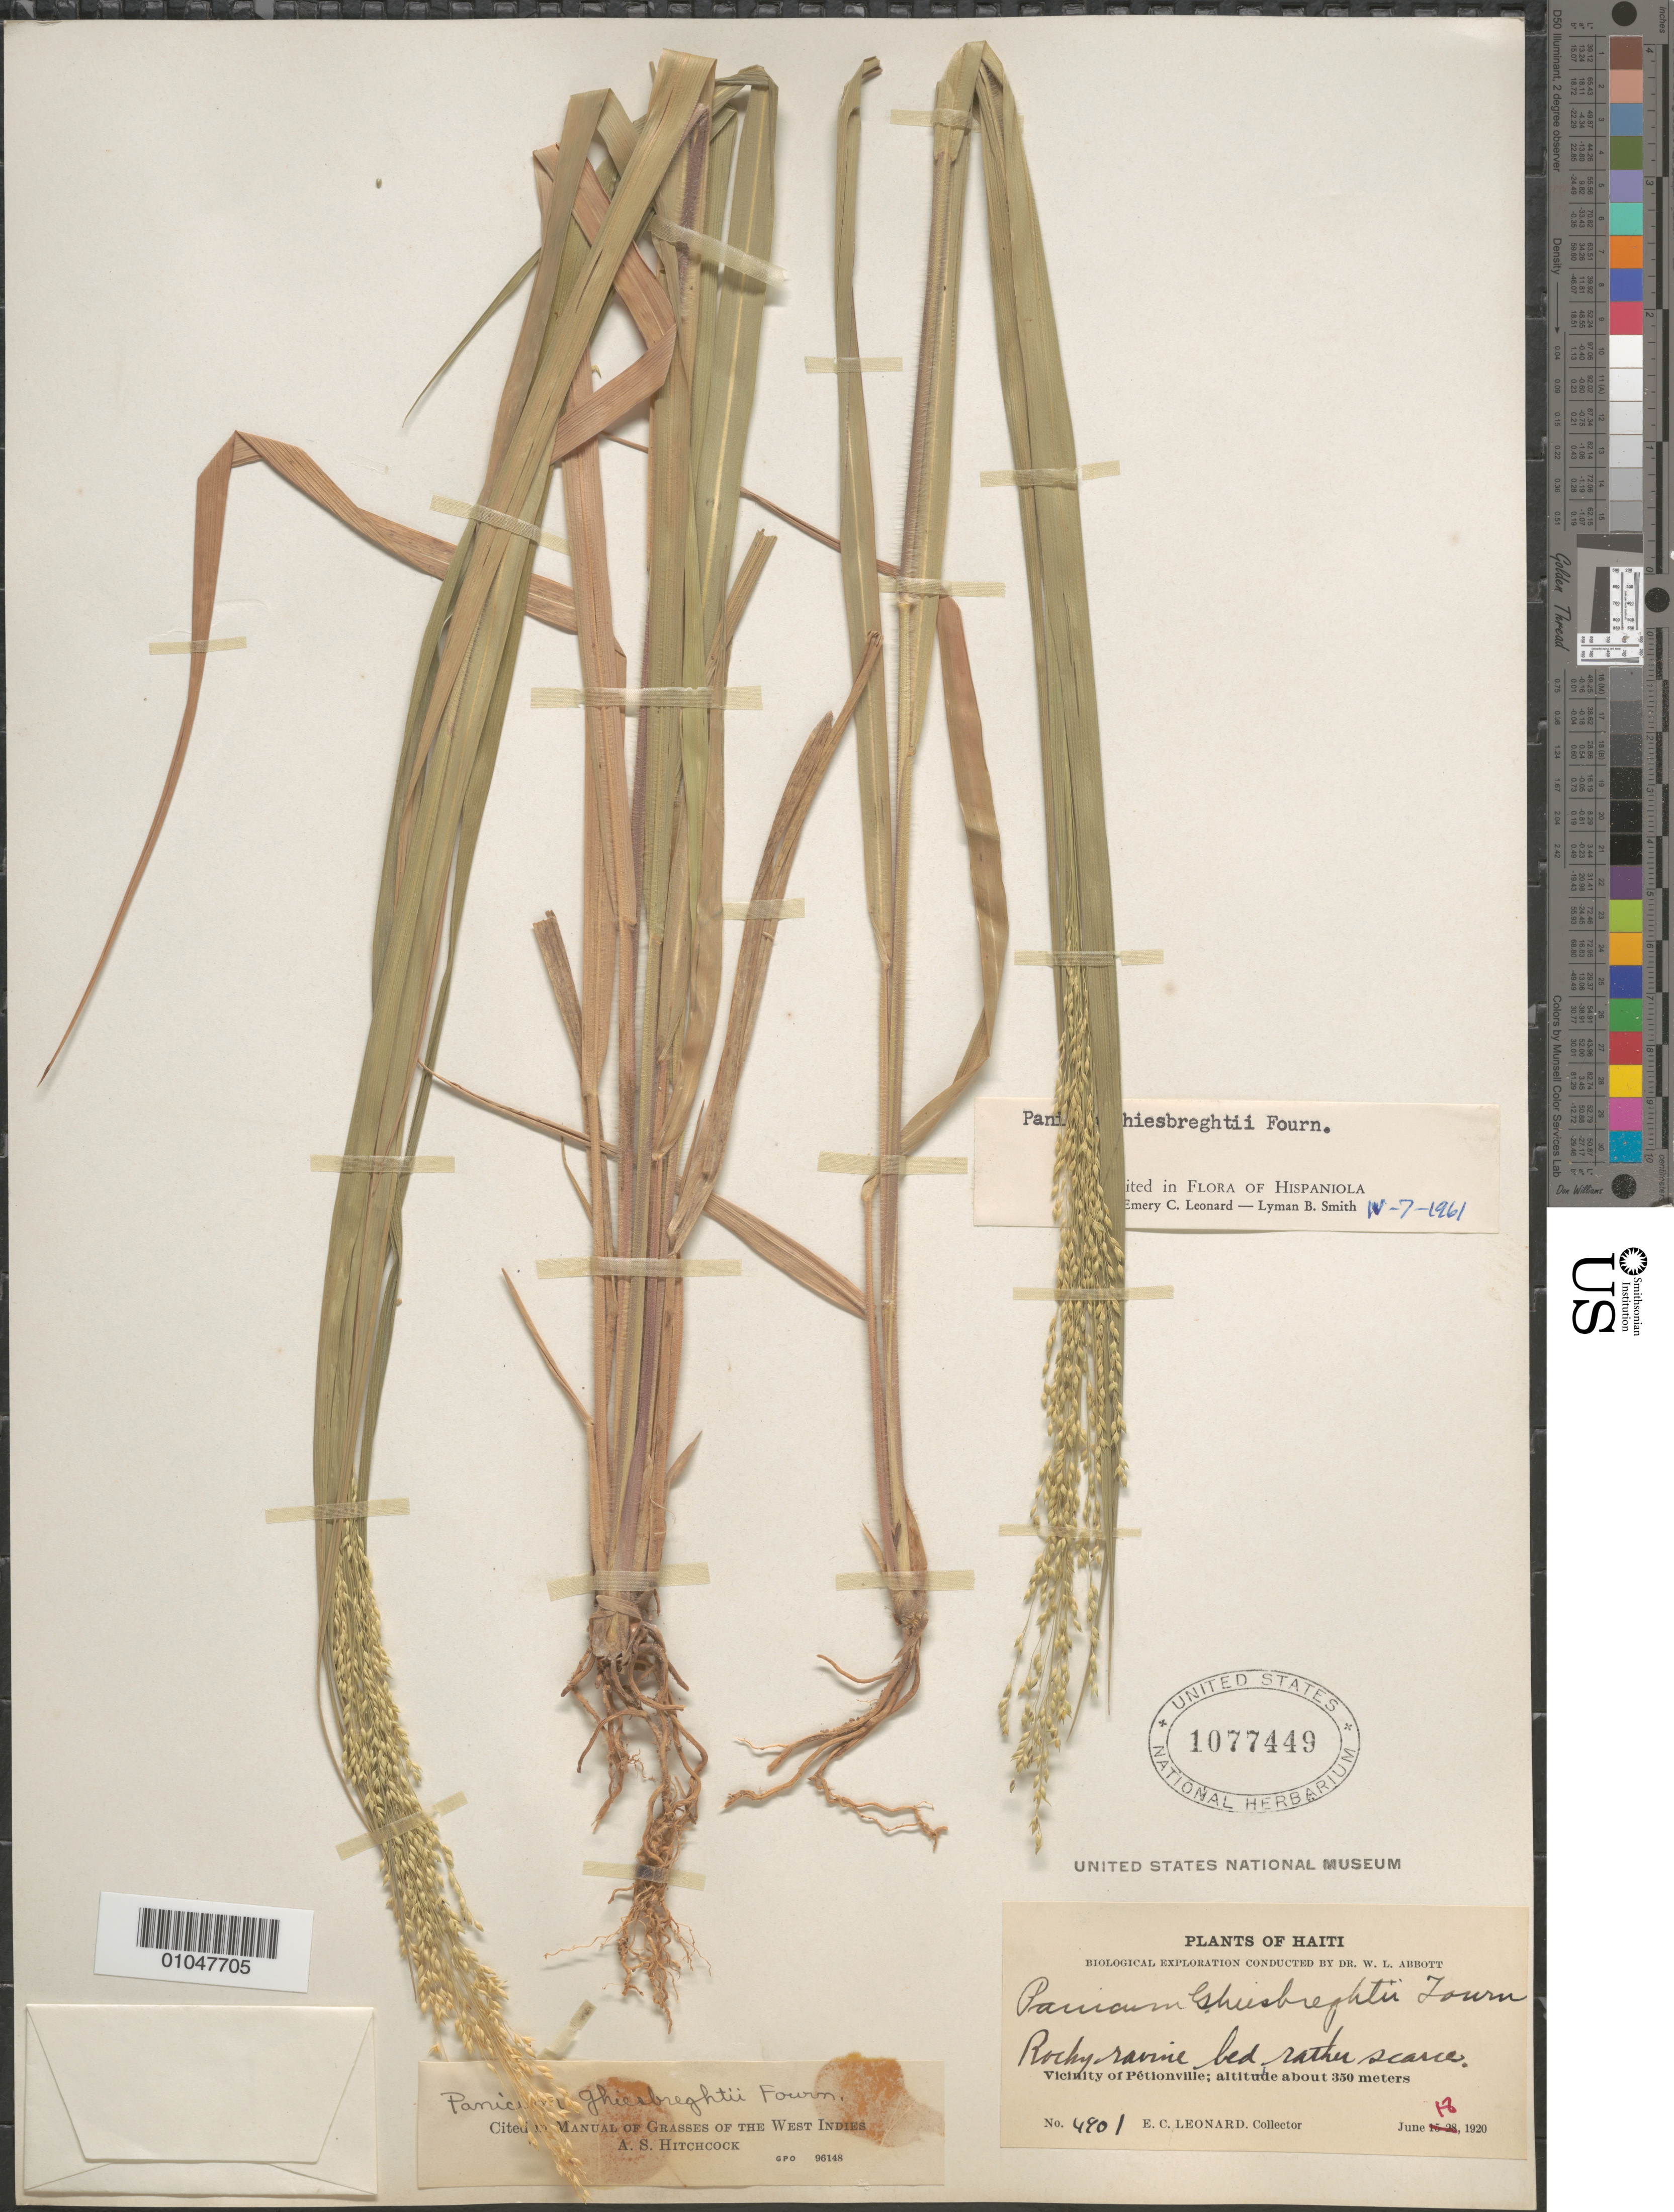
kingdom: Plantae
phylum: Tracheophyta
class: Liliopsida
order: Poales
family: Poaceae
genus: Panicum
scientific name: Panicum ghiesbreghtii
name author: E. Fourn.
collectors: E. C. Leonard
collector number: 4901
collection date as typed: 18 Jun 1920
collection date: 1920-06-18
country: Haiti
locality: Vic of Petionville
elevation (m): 350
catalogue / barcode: US 107449